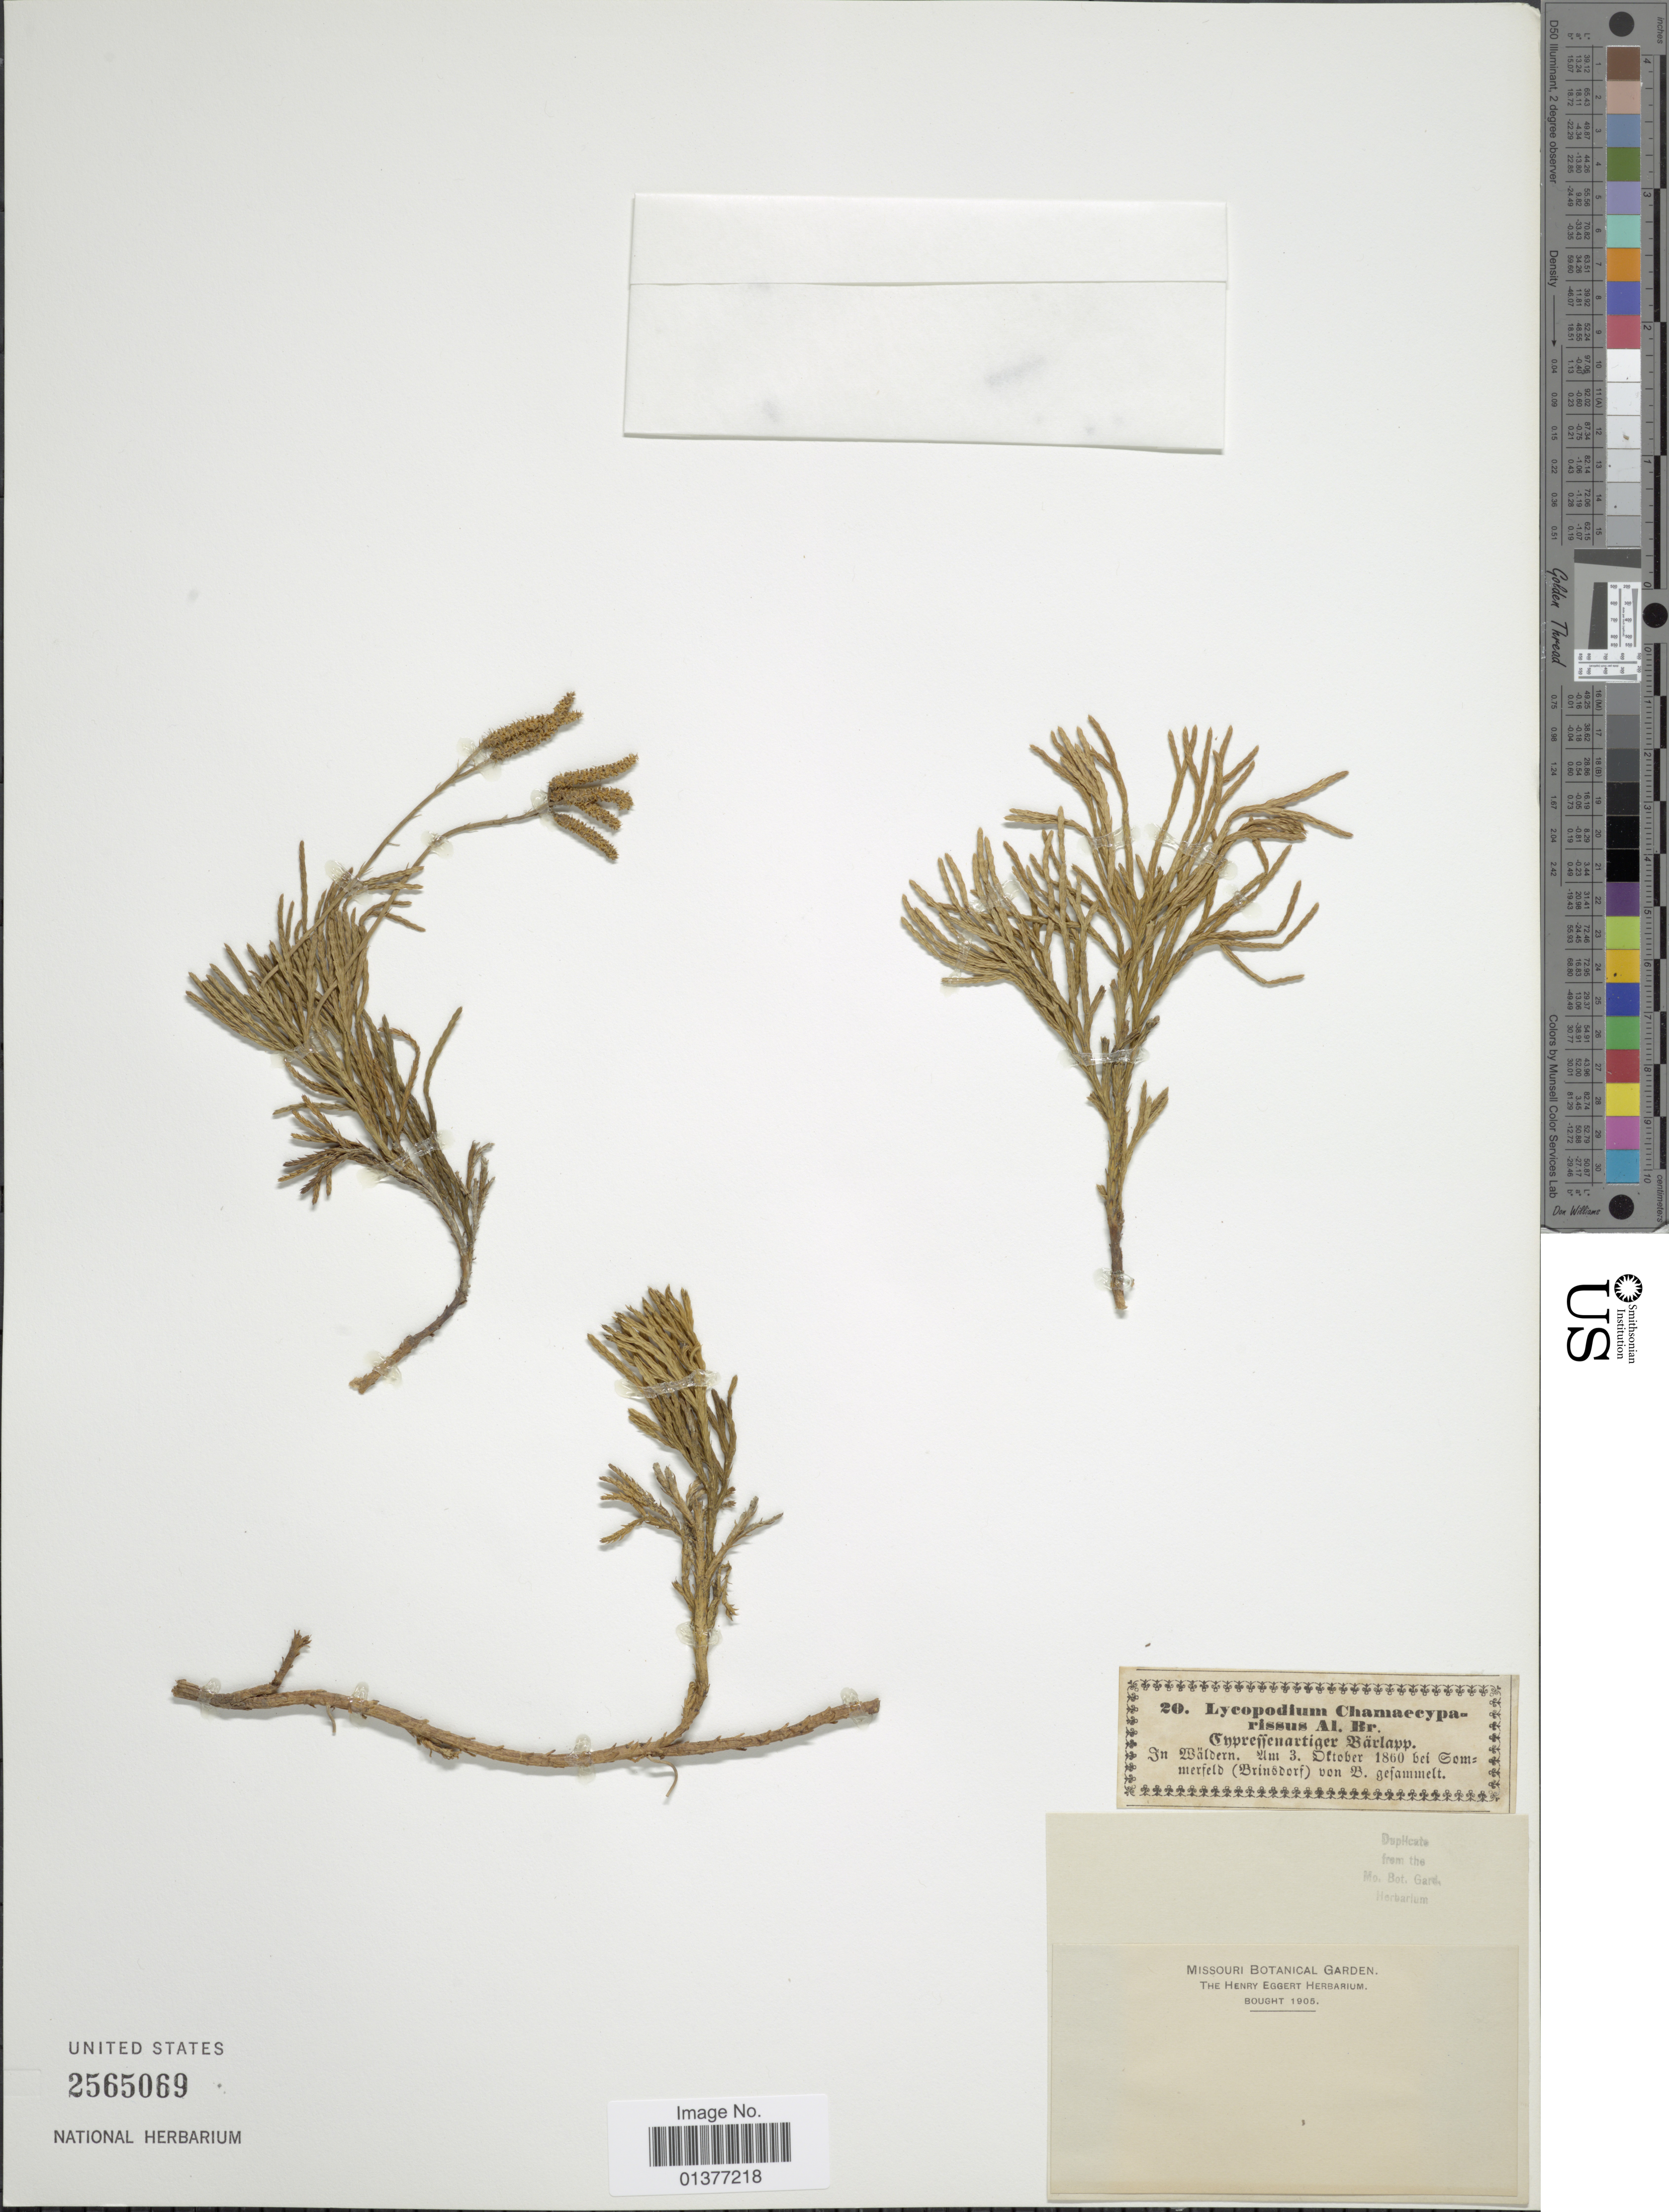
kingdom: Plantae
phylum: Tracheophyta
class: Lycopodiopsida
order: Lycopodiales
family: Lycopodiaceae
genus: Diphasiastrum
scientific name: Diphasiastrum tristachyum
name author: (Pursh) Holub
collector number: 20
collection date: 1860-10-03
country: Germany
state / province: Sachsen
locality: In wäldern, bei sommerfeld (Brinsdorf)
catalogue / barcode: US 2565069